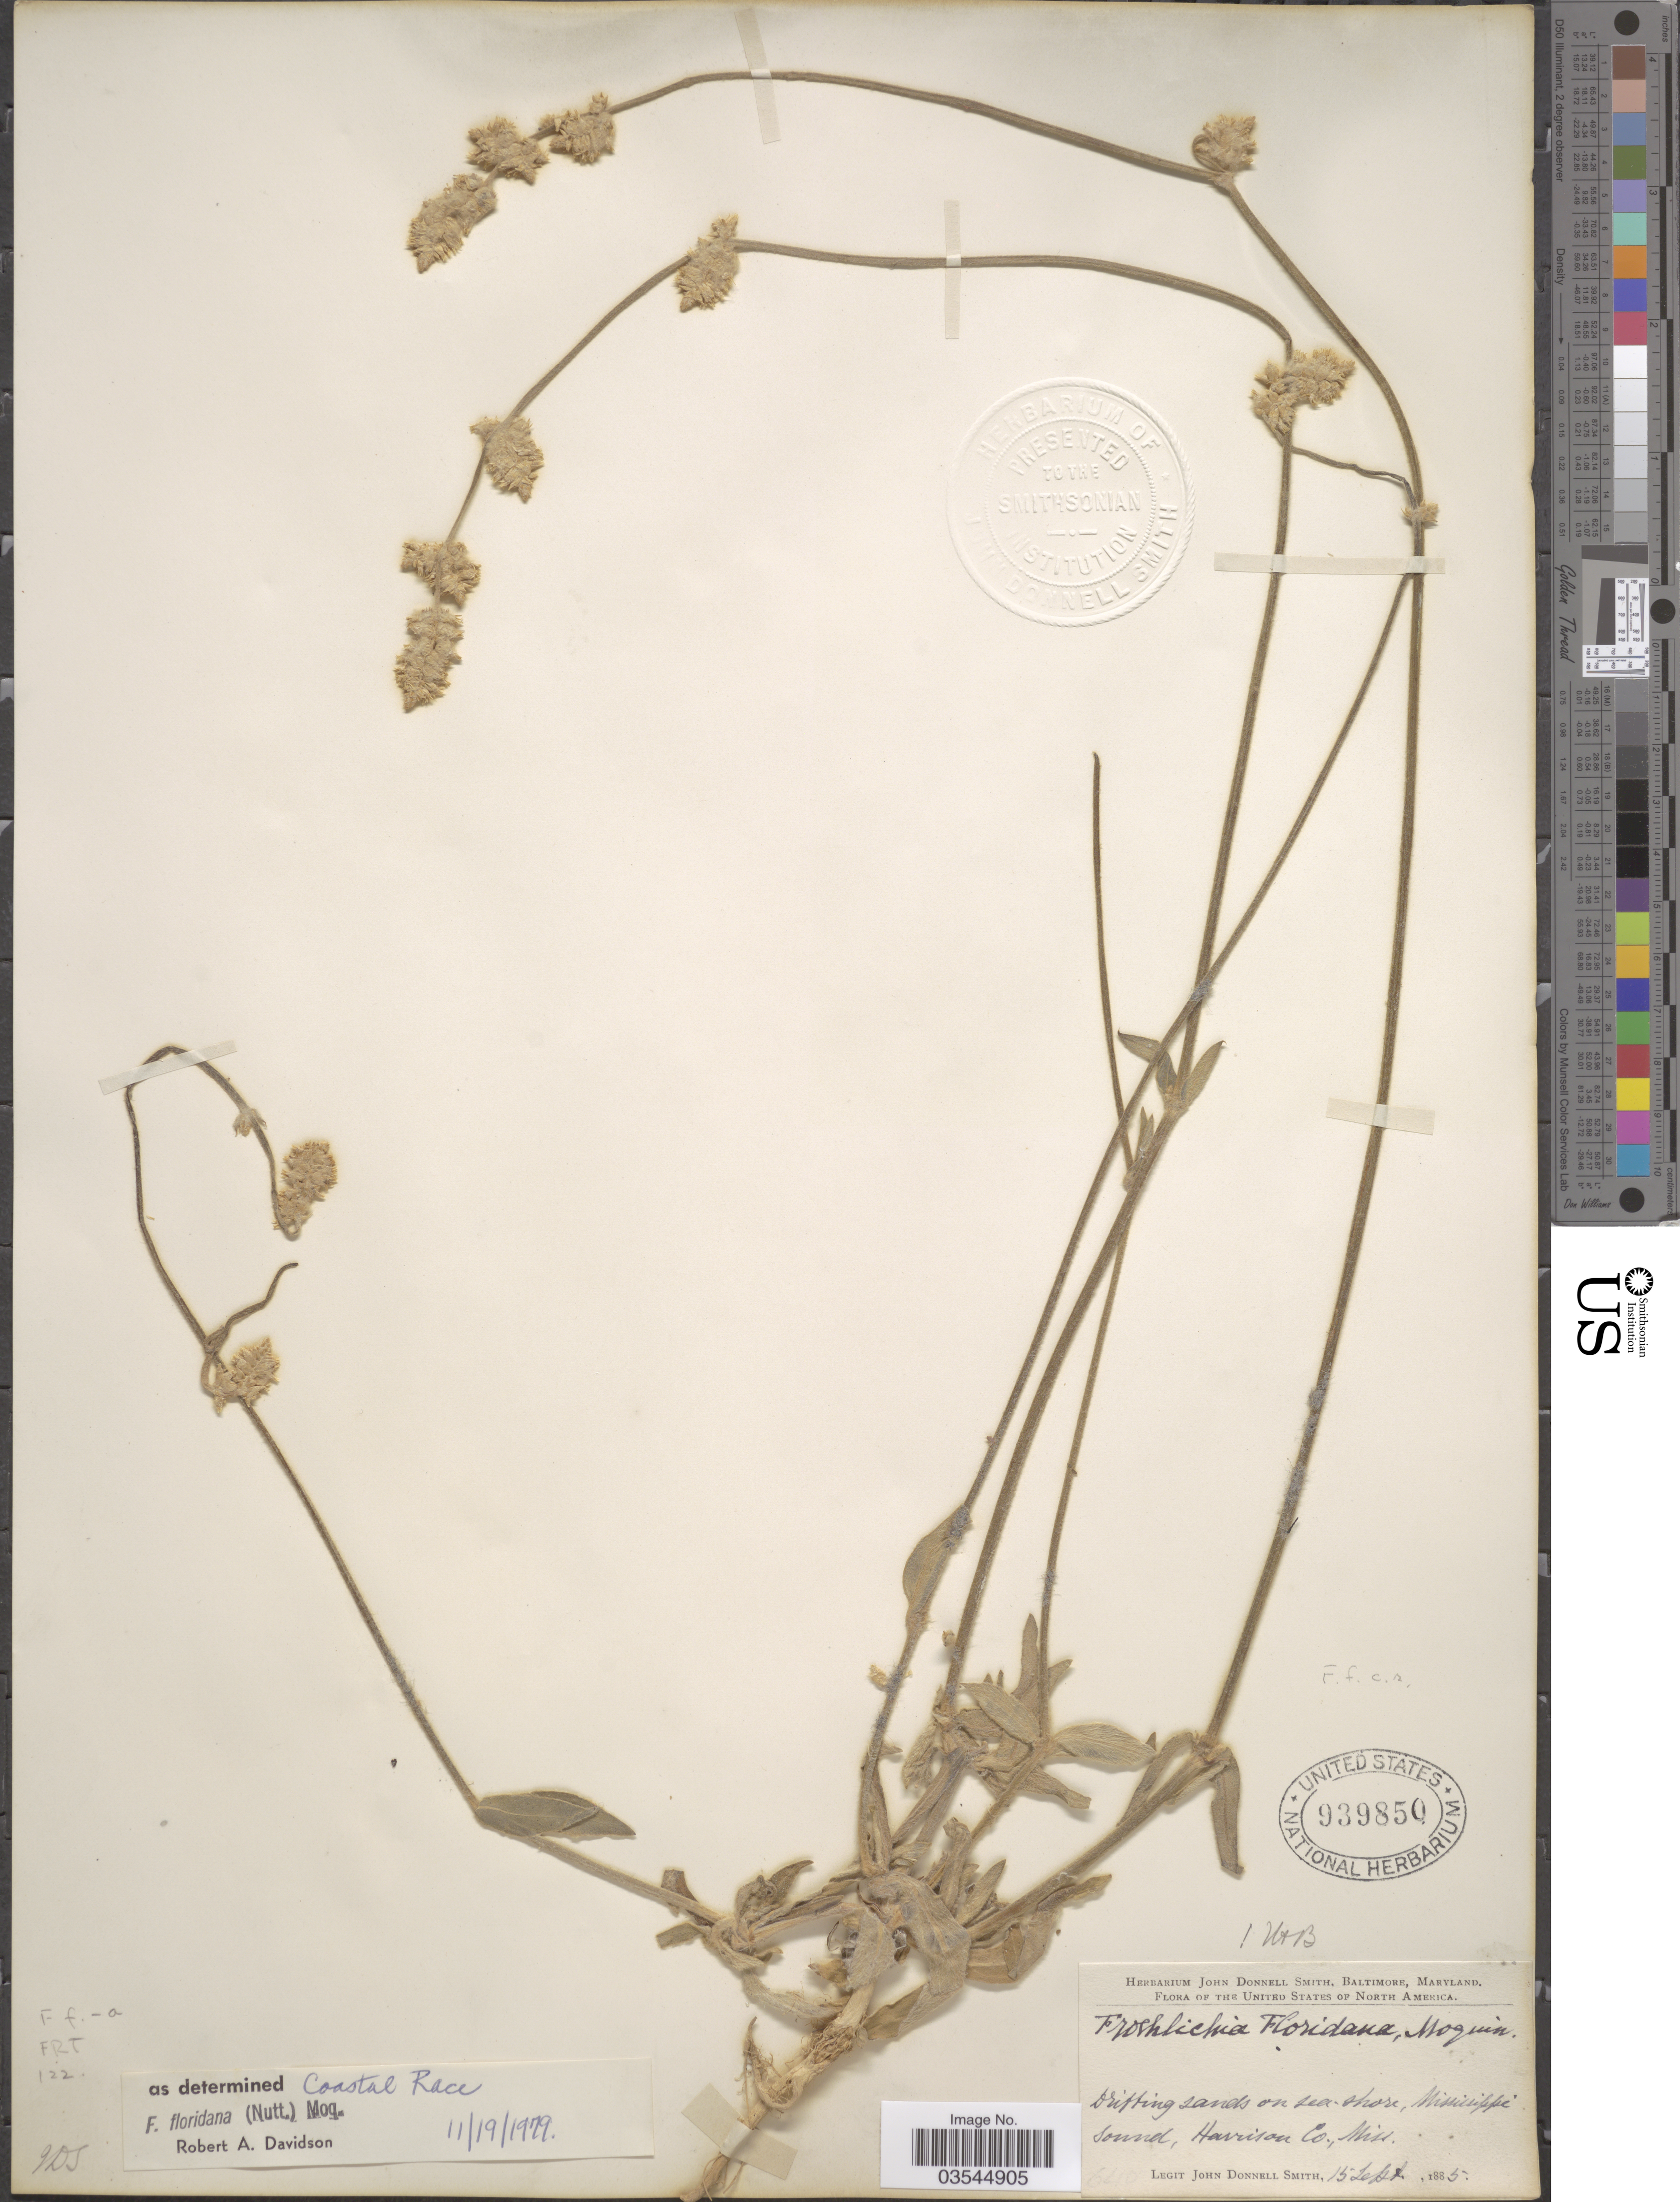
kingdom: Plantae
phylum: Tracheophyta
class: Magnoliopsida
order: Caryophyllales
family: Amaranthaceae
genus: Froelichia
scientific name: Froelichia floridana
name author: (Nutt.) Moq.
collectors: J. Donnell Smith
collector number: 640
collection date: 1885-09-15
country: United States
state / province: Mississippi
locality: Mississippi Sound, Harrison Co.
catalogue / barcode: US 939850